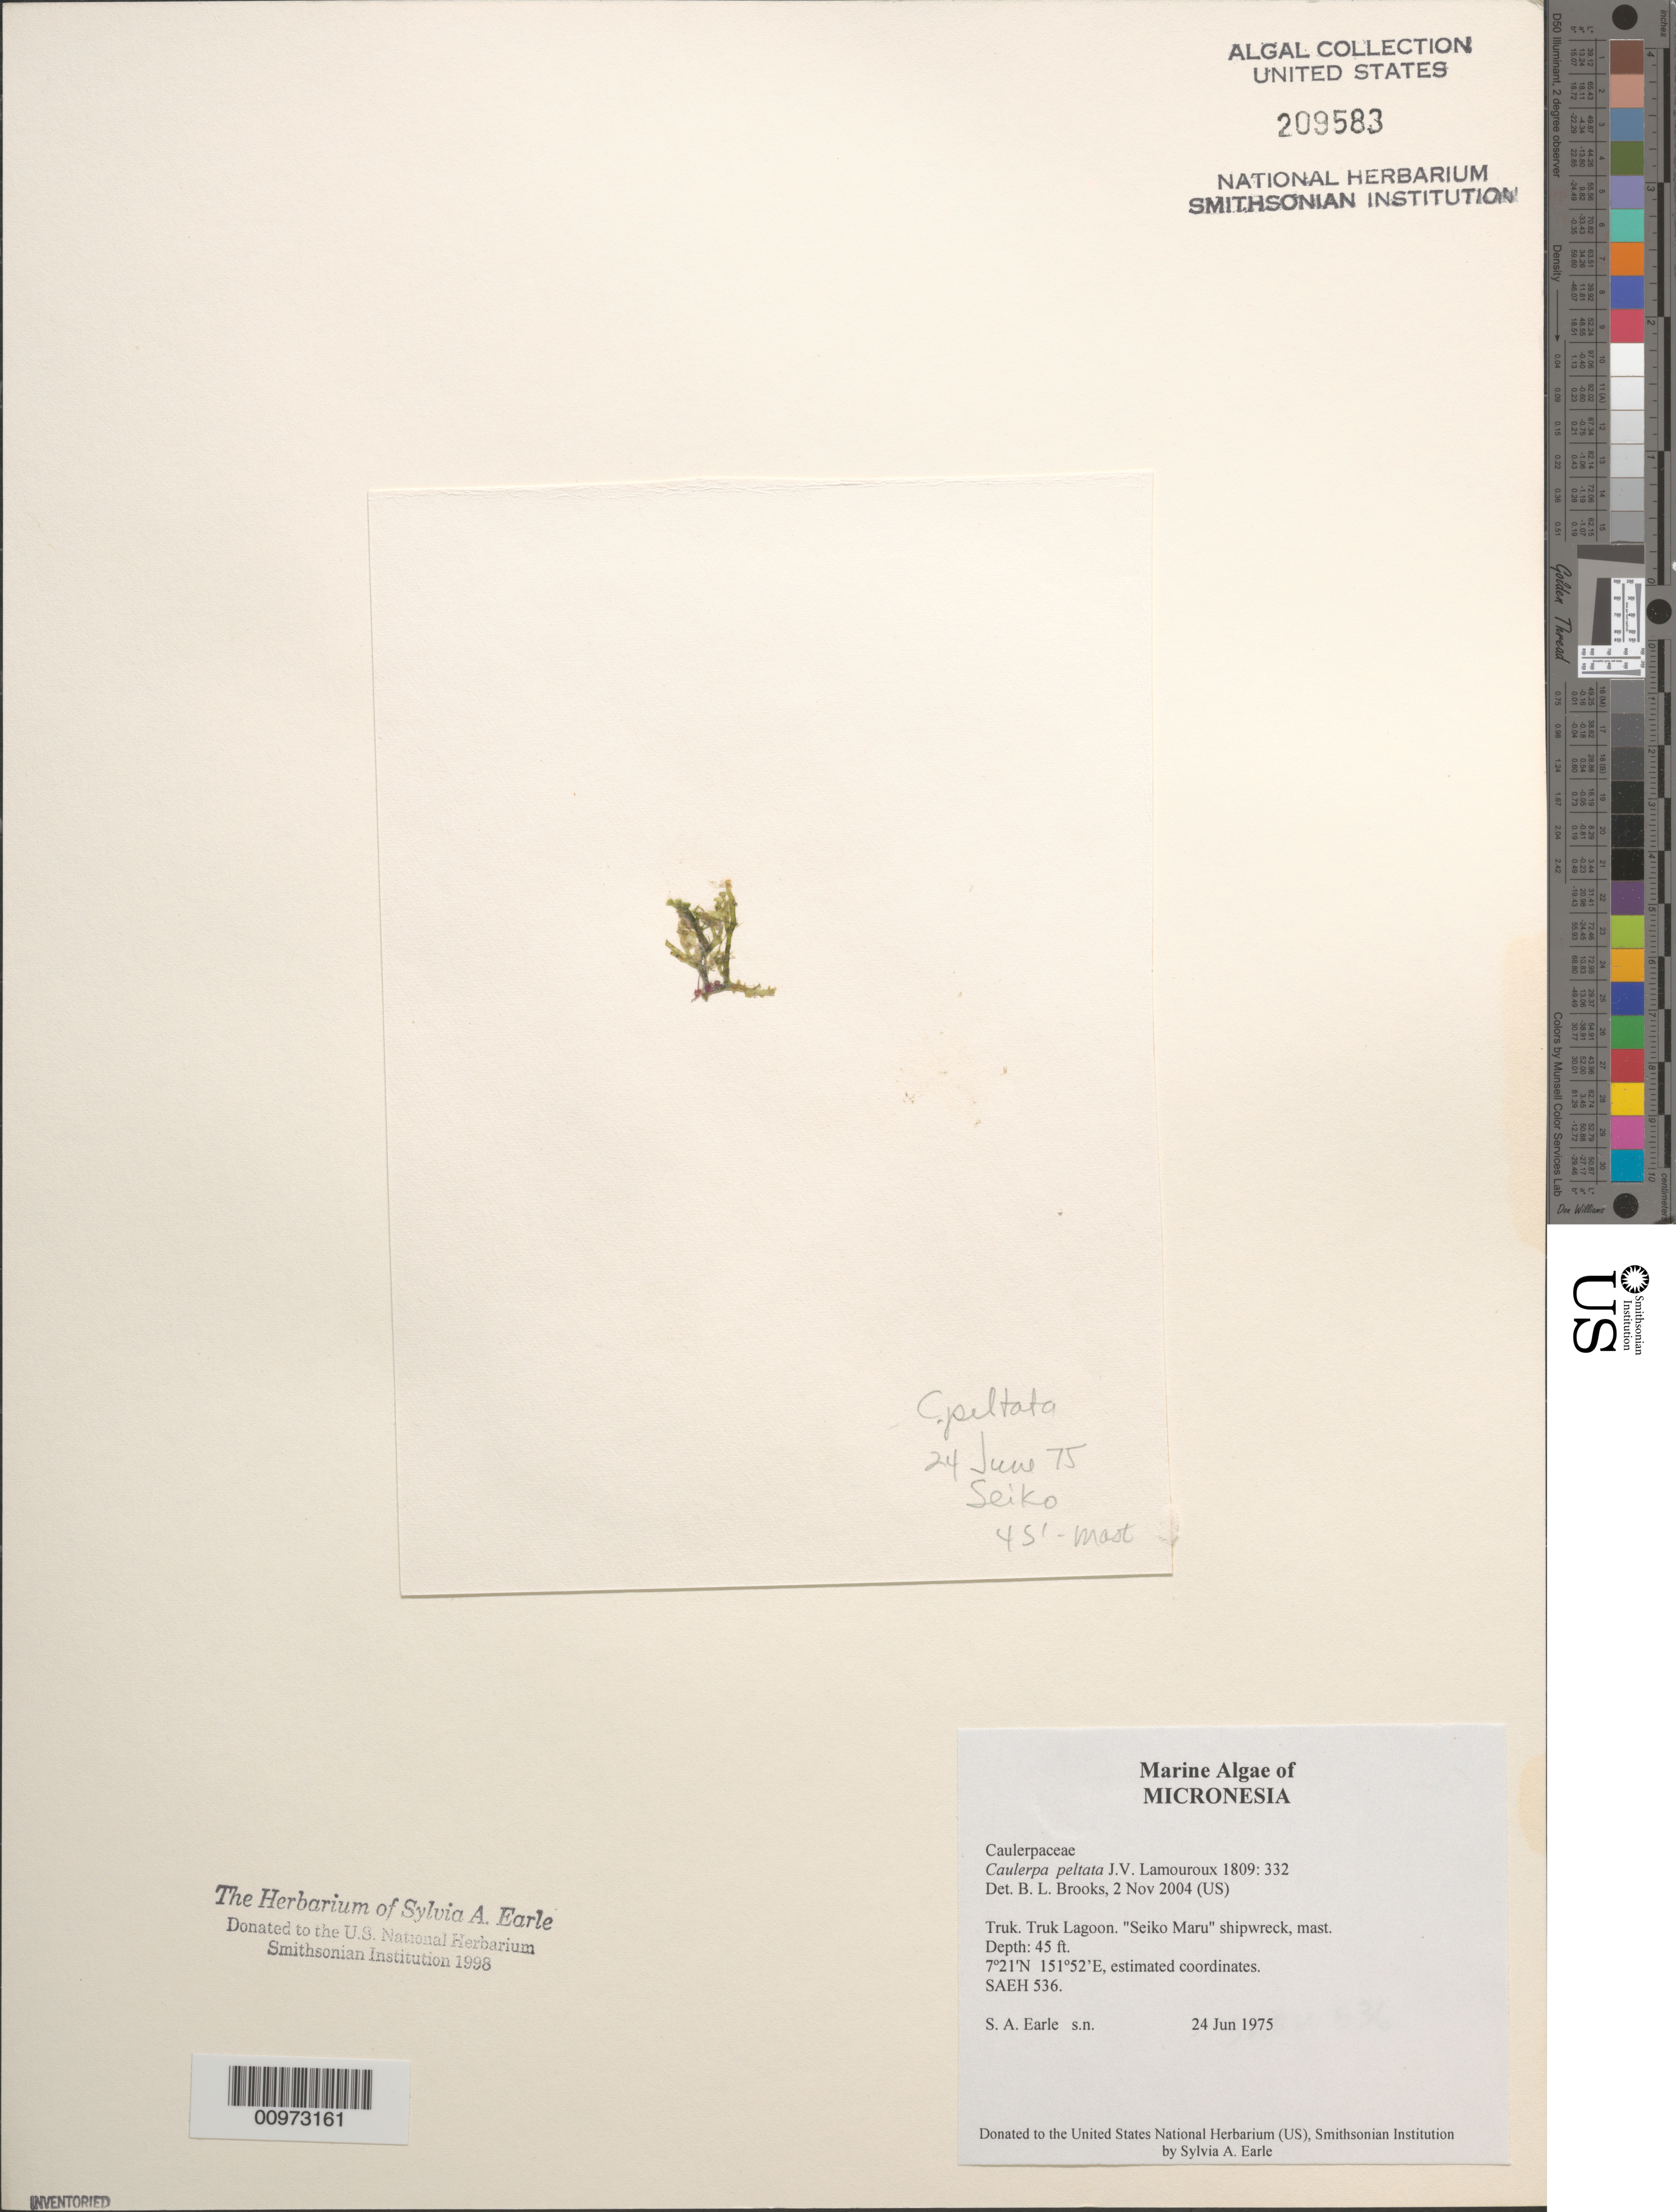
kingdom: Plantae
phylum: Chlorophyta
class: Ulvophyceae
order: Ulvales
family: Ulvaceae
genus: Ulva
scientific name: Ulva linza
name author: L.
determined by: Algae name updating Project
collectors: S. A. Earle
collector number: SAEH 536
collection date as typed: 24 Jun 1975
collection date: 1975-06-24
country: Micronesia, Federated States of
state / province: Truk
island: Truk (Chuuk) Is.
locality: Chuuk Lagoon (Truk Lagoon), Seiko Maru shipwreck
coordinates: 7 21'N, 151 52'E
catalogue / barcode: US 209583